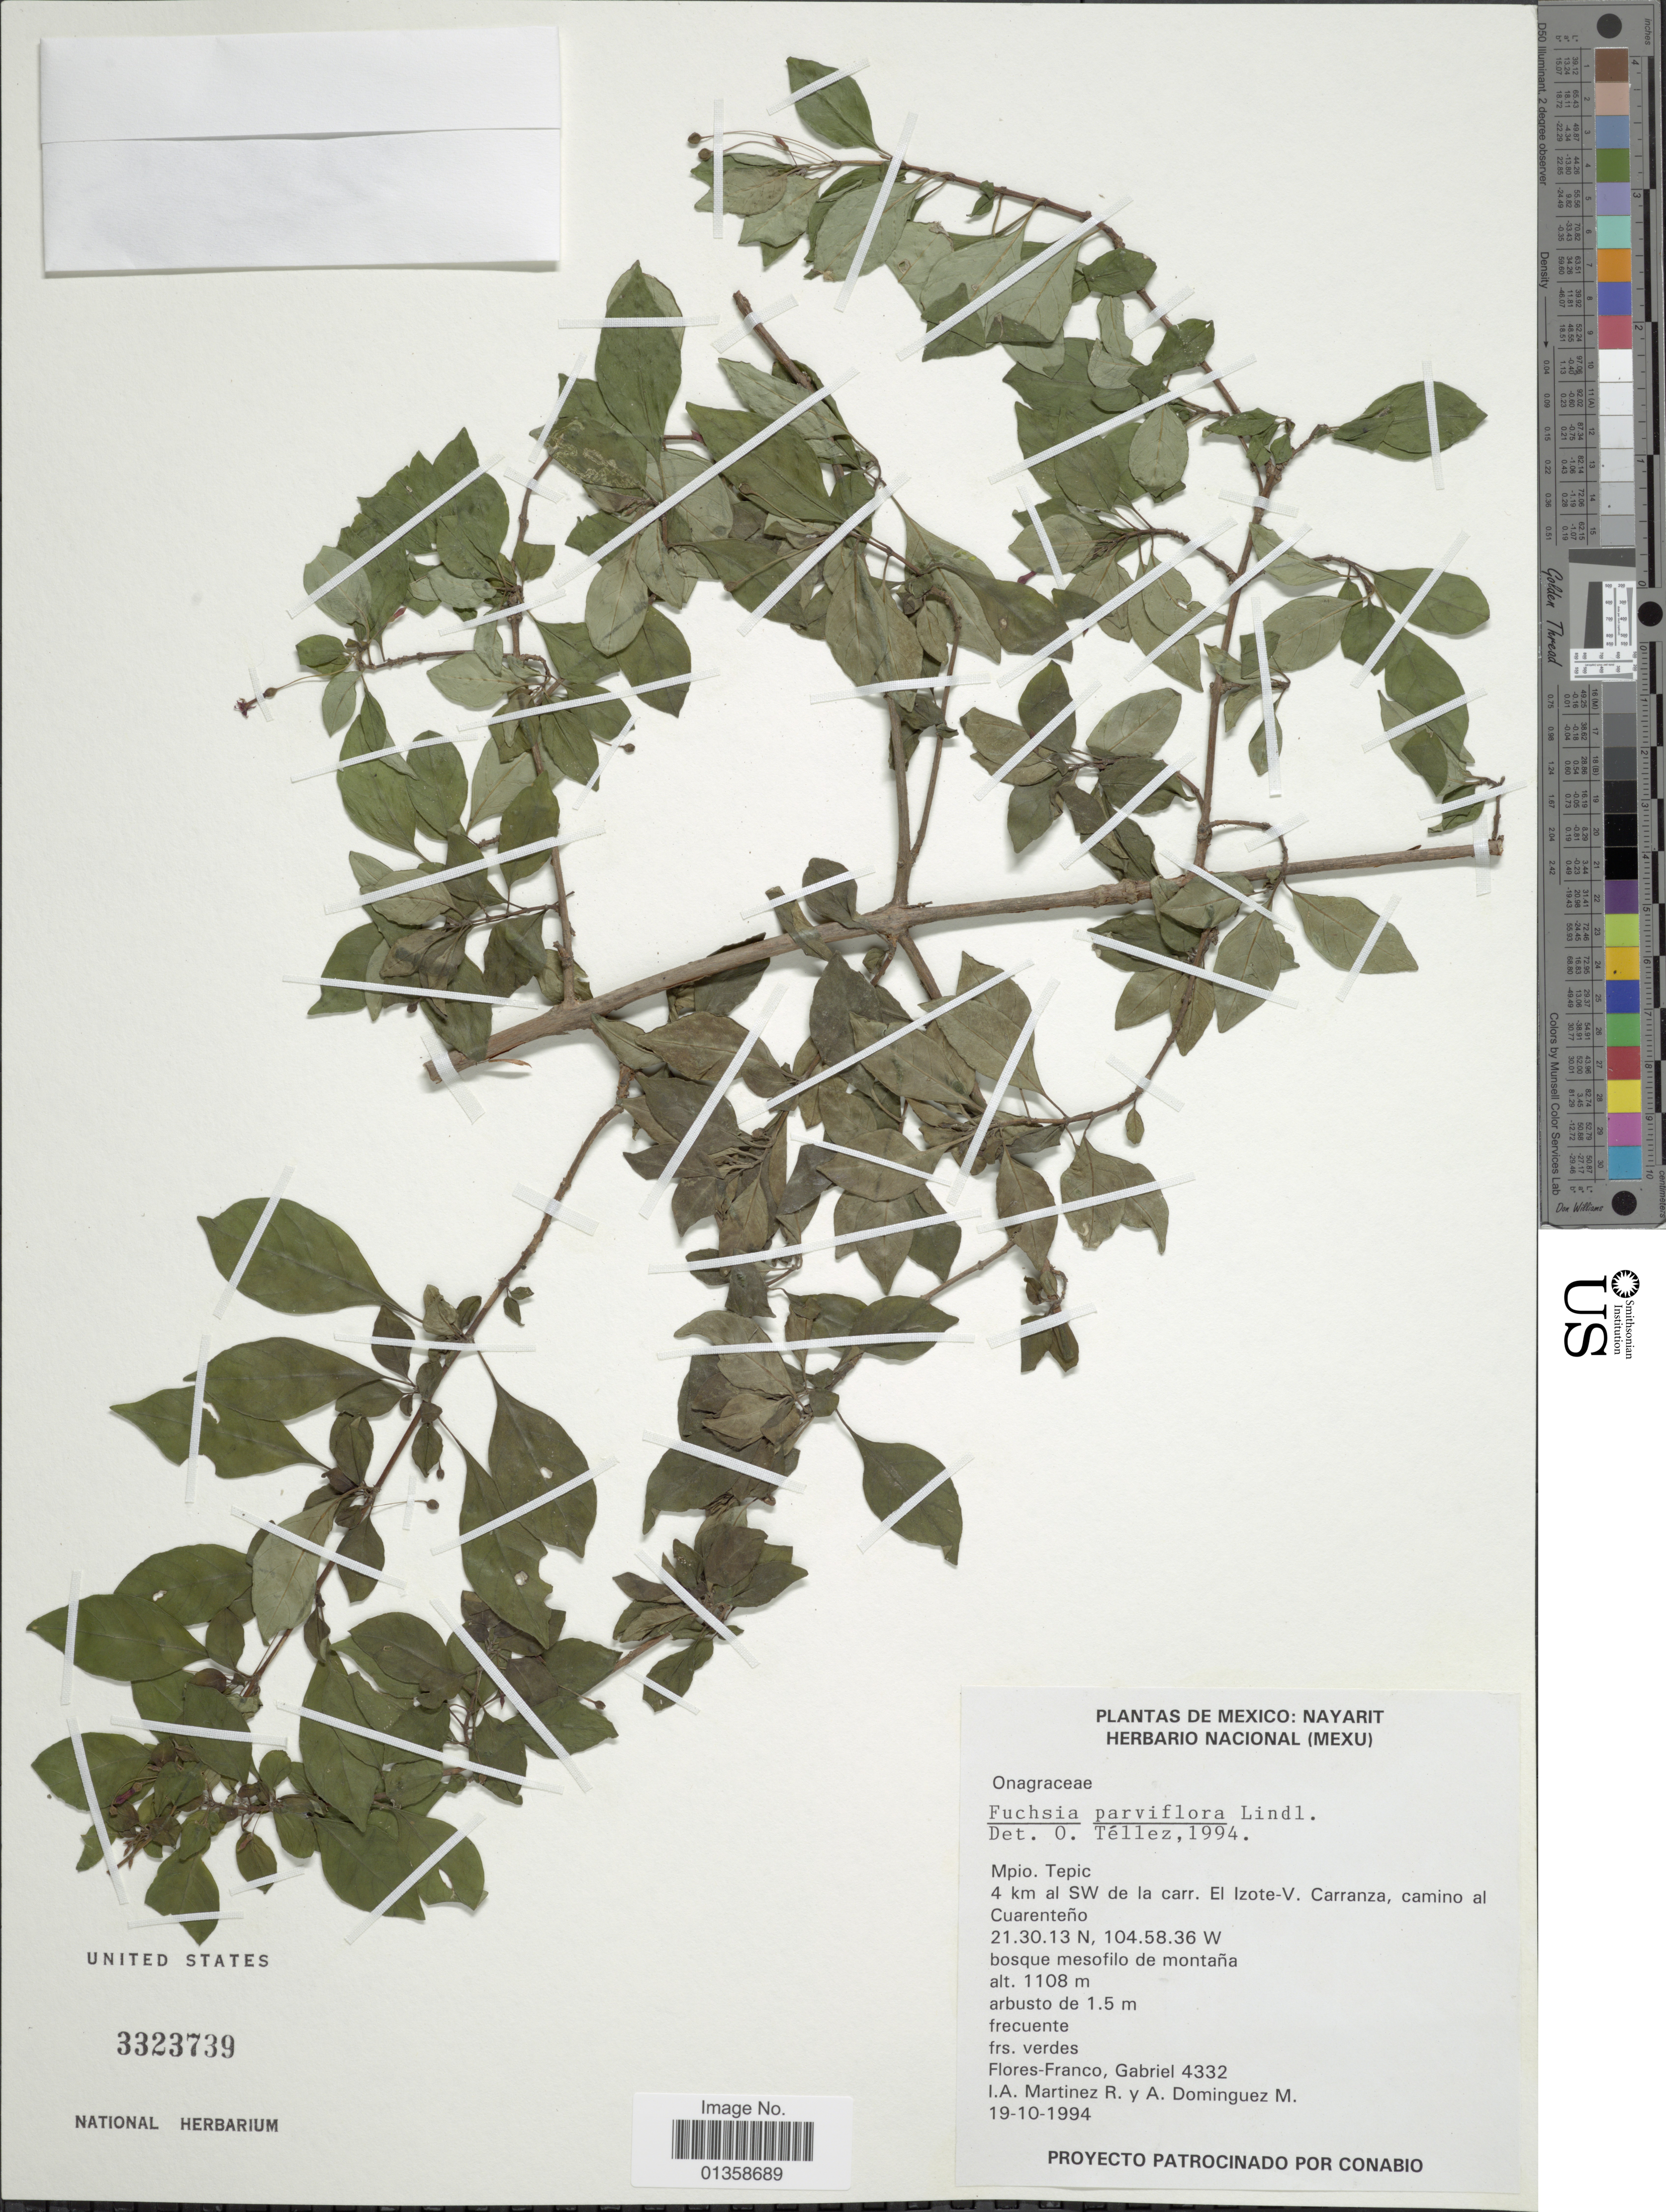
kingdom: Plantae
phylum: Tracheophyta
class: Magnoliopsida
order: Myrtales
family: Onagraceae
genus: Fuchsia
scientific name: Fuchsia cylindracea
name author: Lindl.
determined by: Wagner, W. L., (BOT), Smithsonian Institution - National Museum of Natural History (UNITED STATES)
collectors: G. Flores F., I. A. Martinez R. & A. Dominguez M.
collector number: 4332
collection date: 1994-10-19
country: Mexico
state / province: Nayarit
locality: Mpio. Tepic, 4 km al SW de la carr. El Izote-V. Carranza, camino al Cuarenteño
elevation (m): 1108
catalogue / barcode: US 3323739